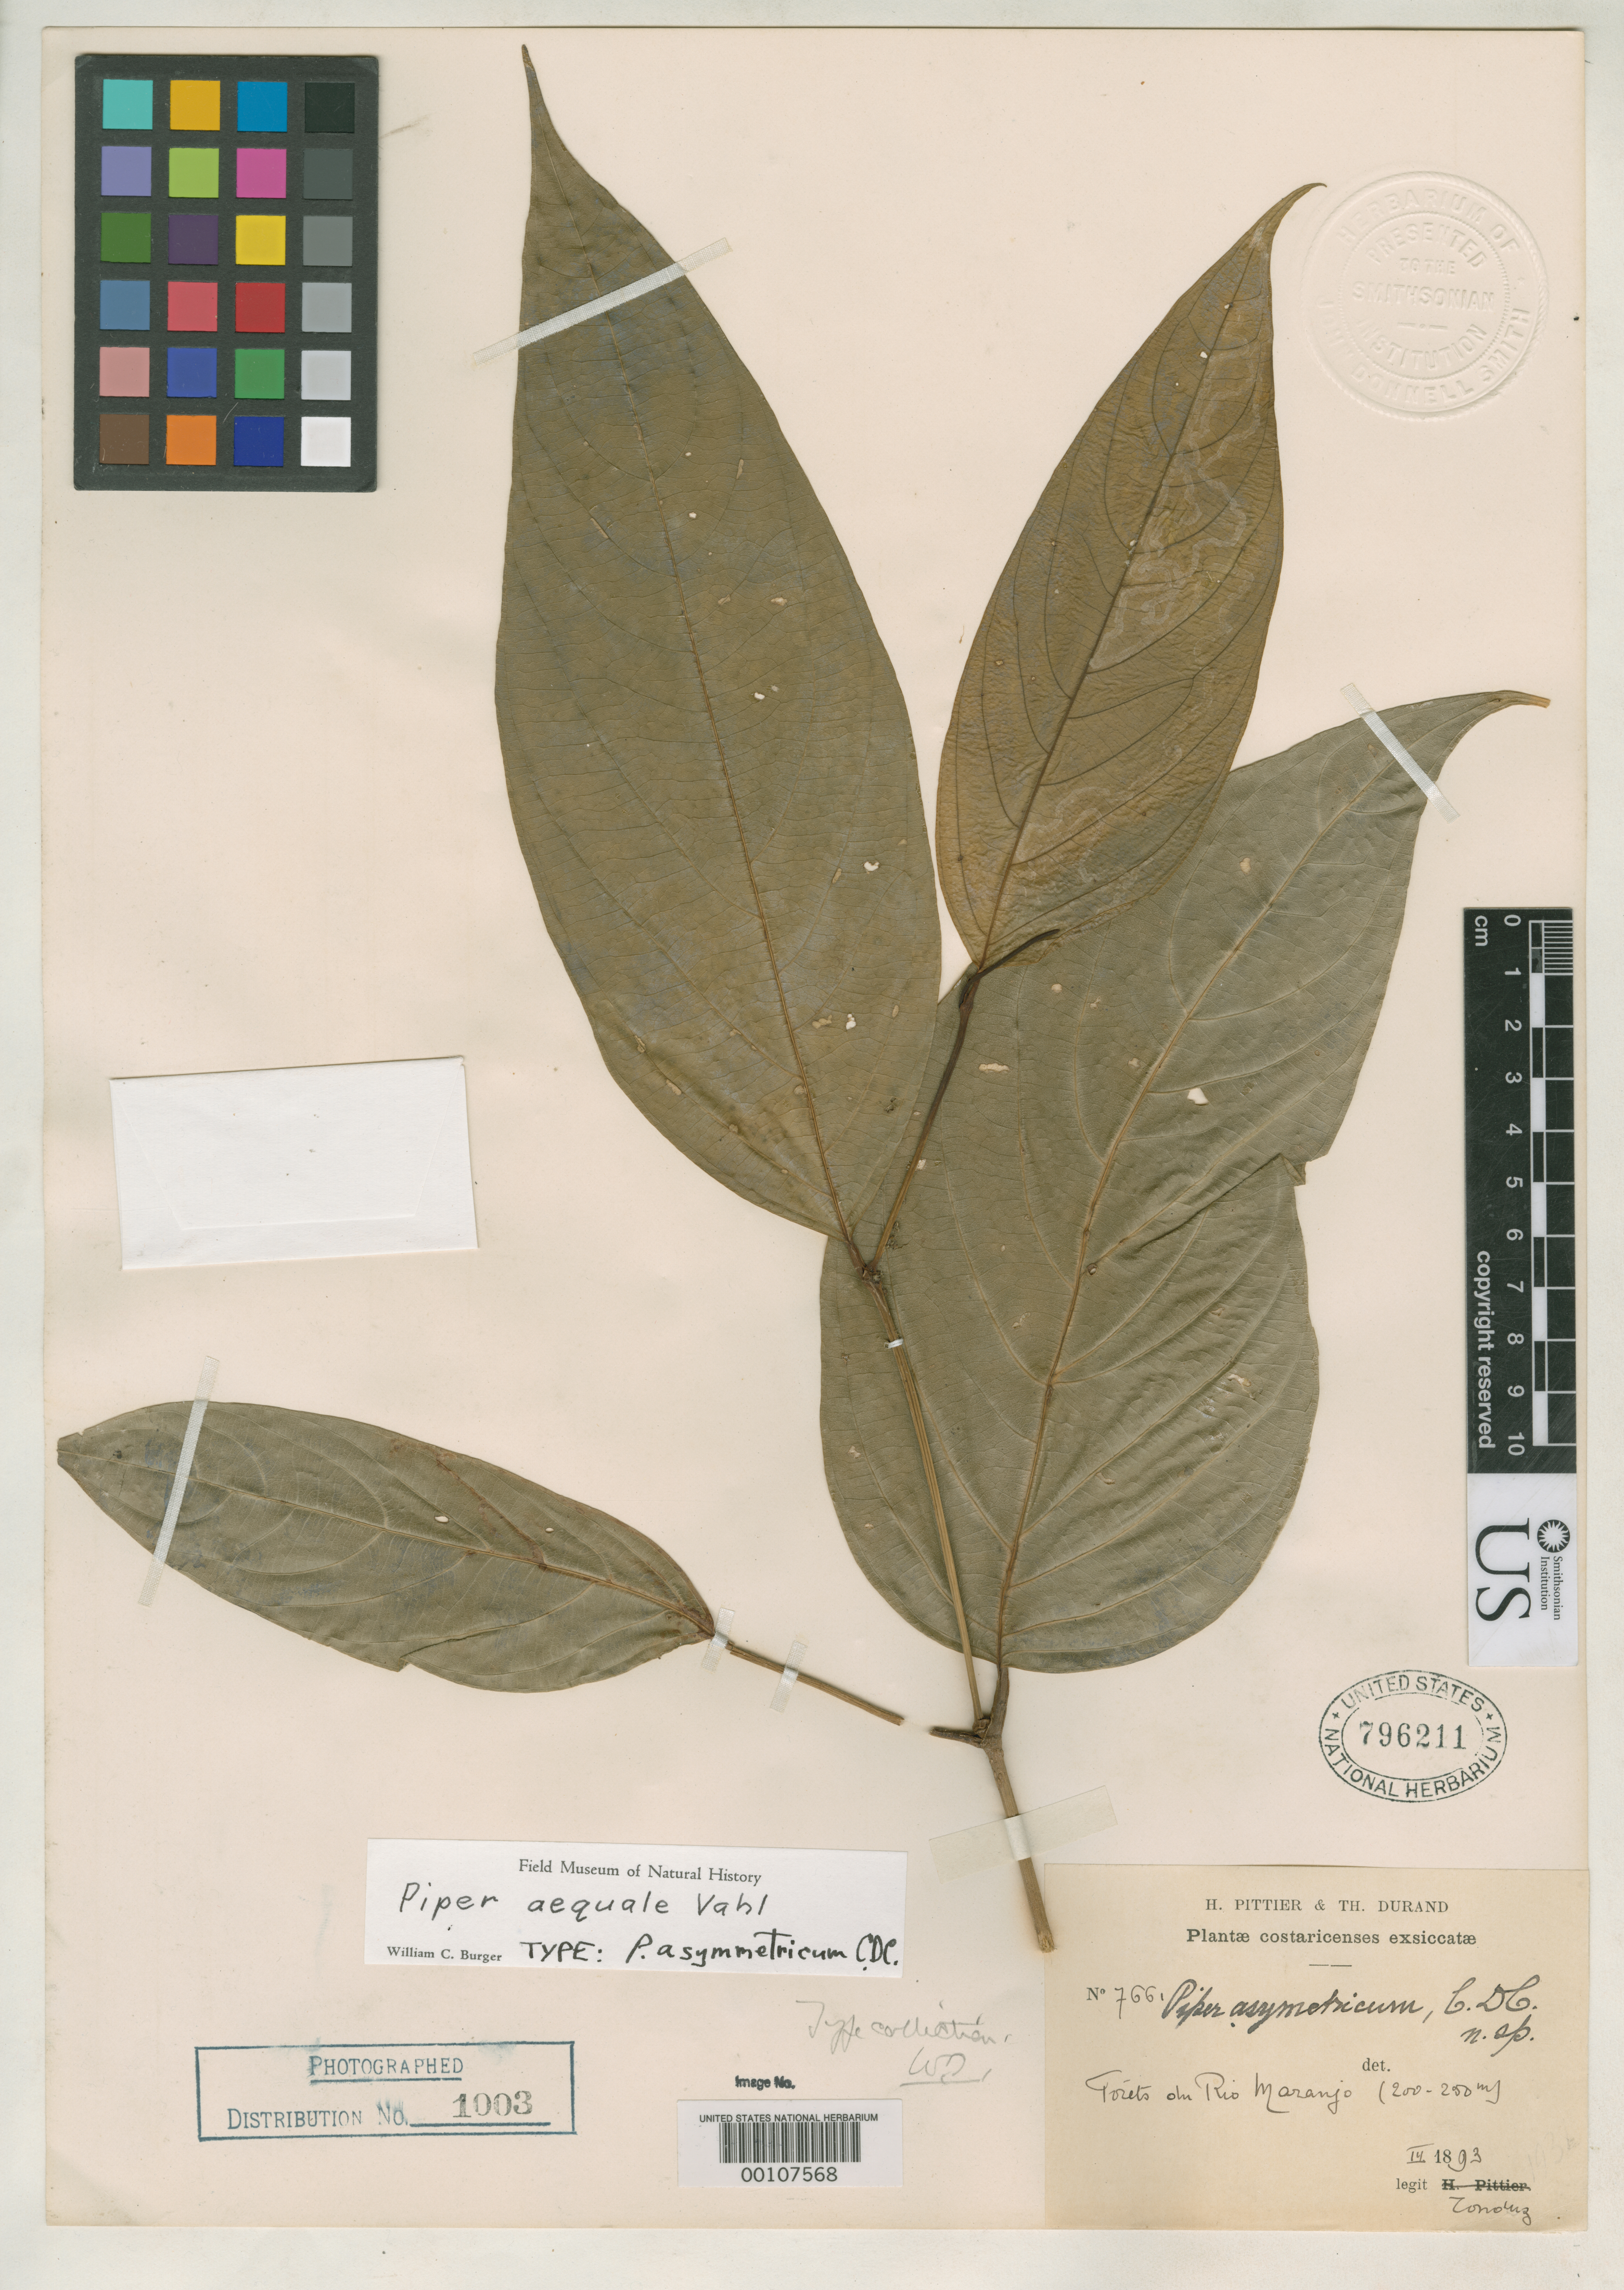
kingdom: Plantae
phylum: Tracheophyta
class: Magnoliopsida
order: Piperales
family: Piperaceae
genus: Piper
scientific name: Piper asymmetricum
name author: C. DC. in Pittier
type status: Isosyntype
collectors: A. Tonduz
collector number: Pittier & Durand 7661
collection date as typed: Mar 1893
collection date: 1893-03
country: Costa Rica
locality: Rio Naranjo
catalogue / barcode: US 796211